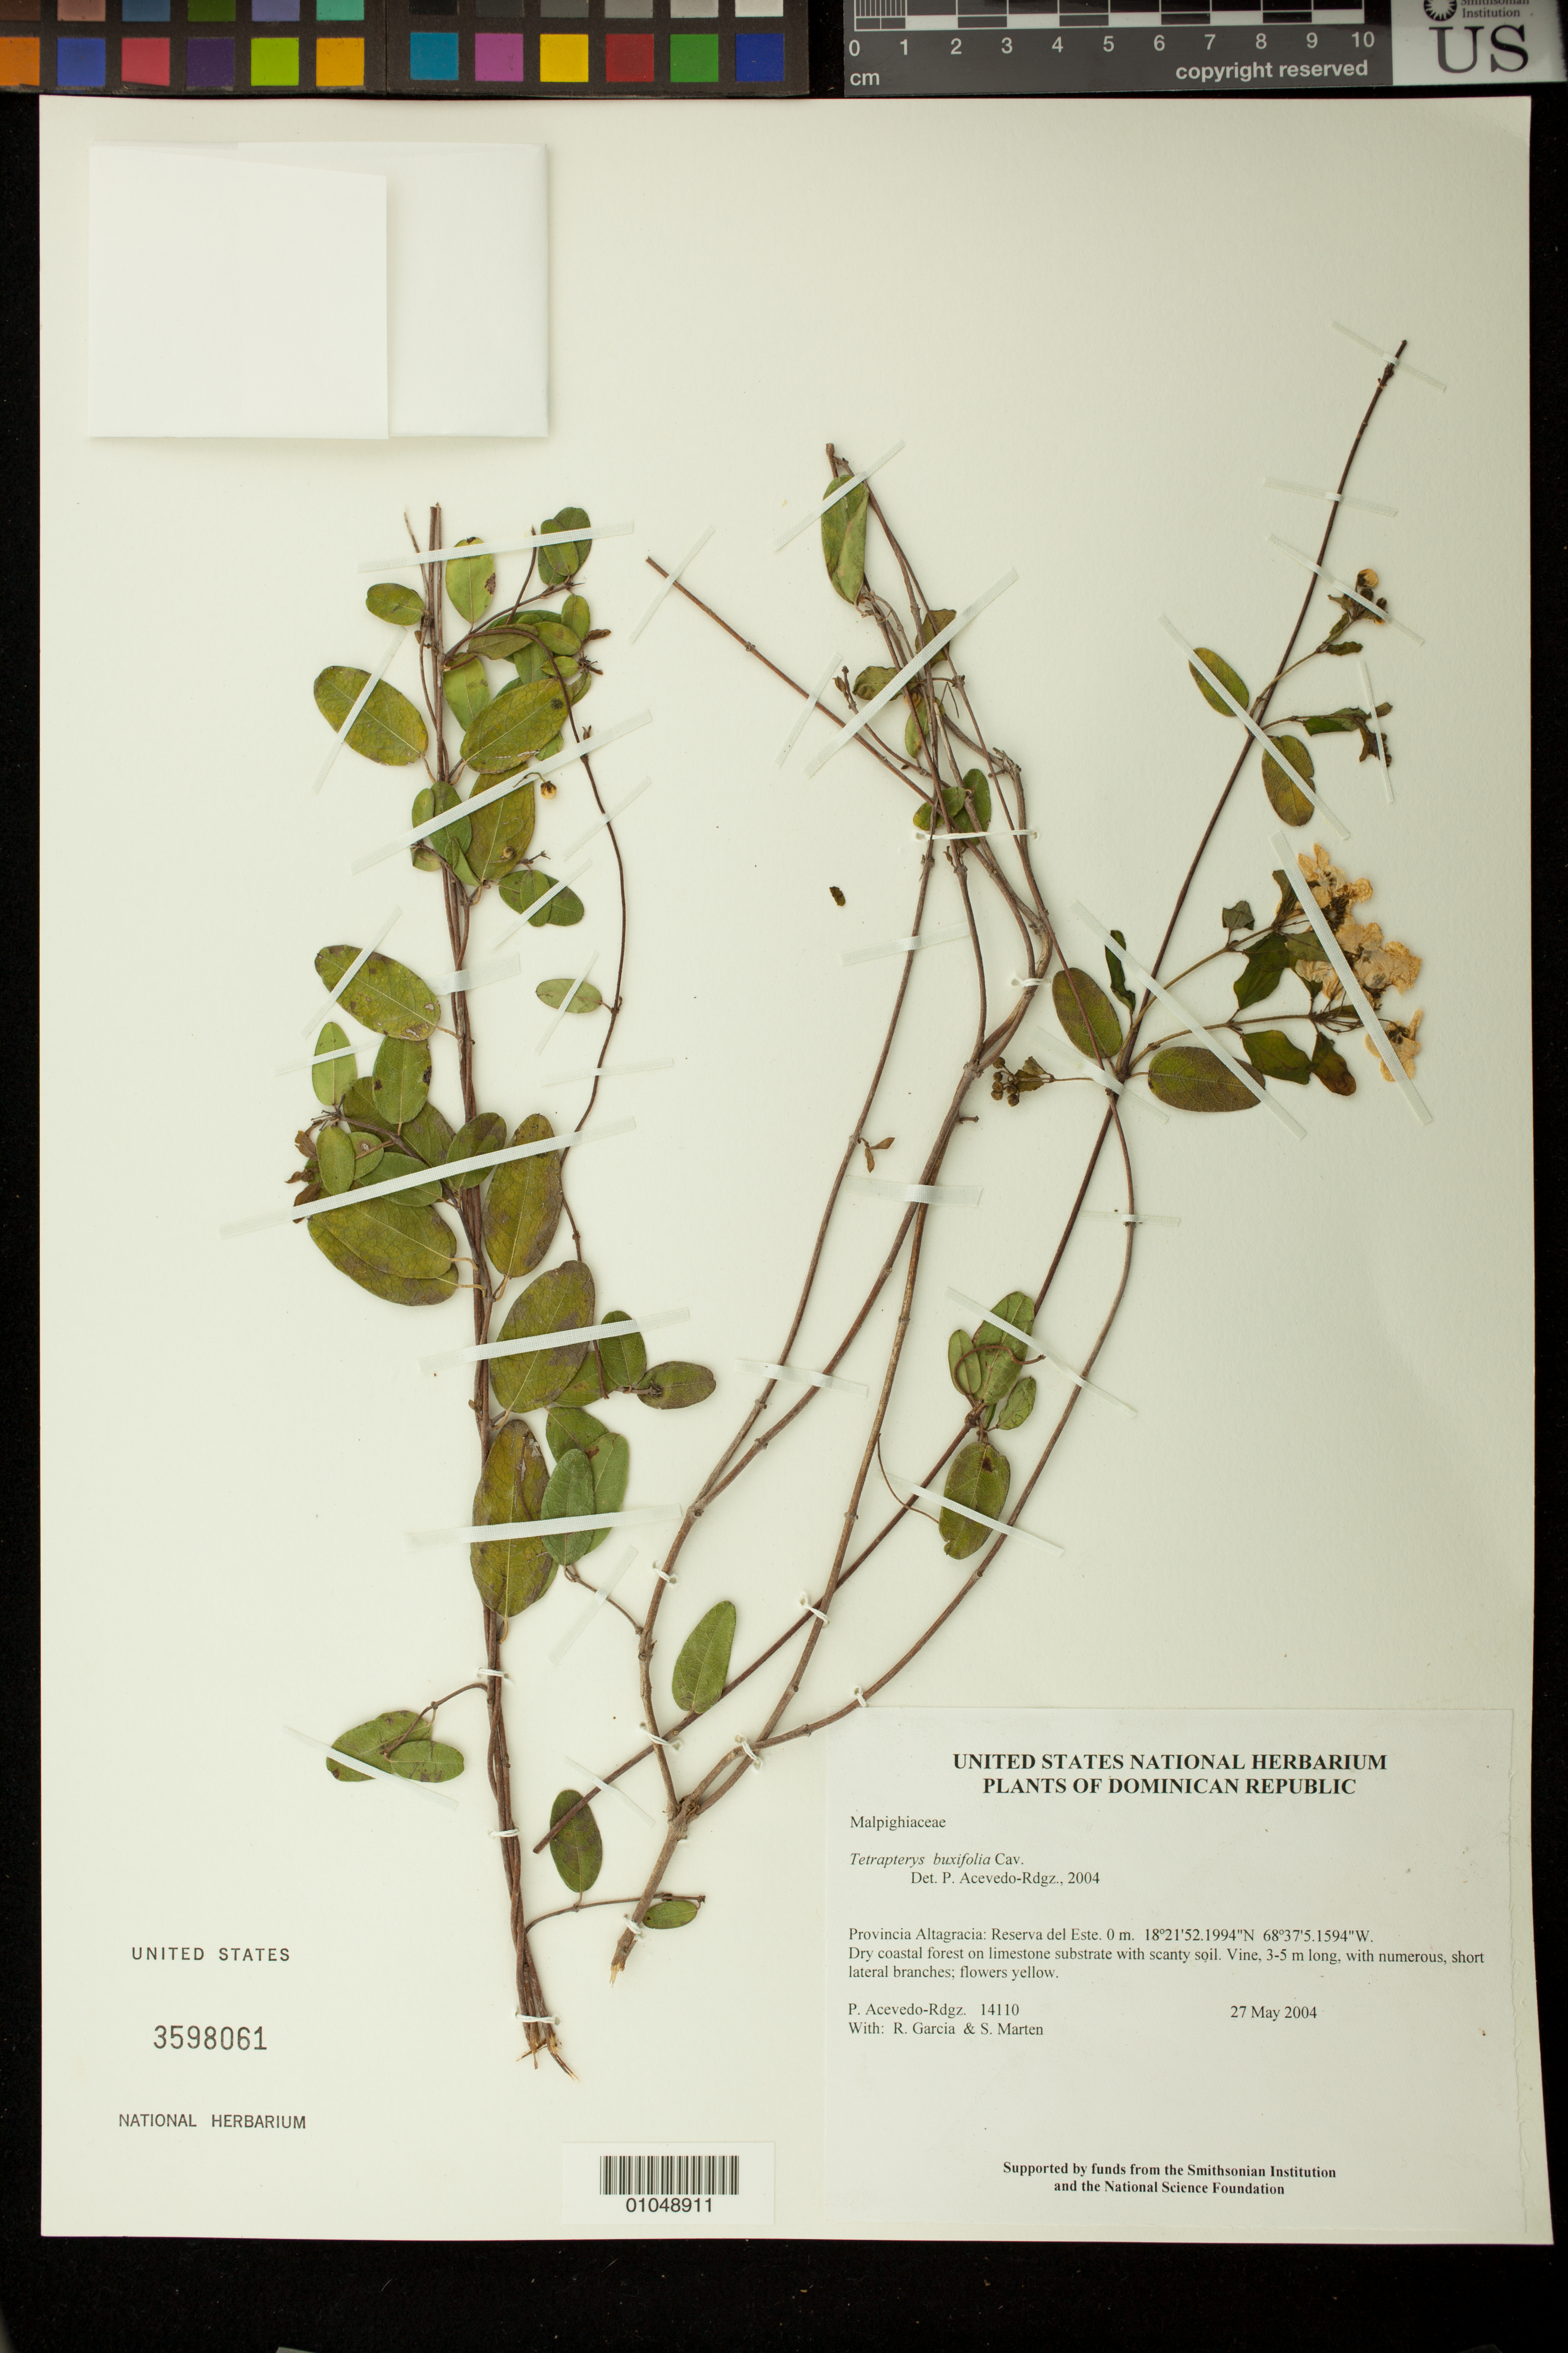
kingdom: Plantae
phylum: Tracheophyta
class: Magnoliopsida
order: Malpighiales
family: Malpighiaceae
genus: Tetrapterys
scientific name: Tetrapterys buxifolia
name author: Cav.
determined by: Acevedo-Rodríguez, P., (BOT), Smithsonian Institution - National Museum of Natural History (UNITED STATES)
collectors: P. Acevedo-Rodr., R. G. García & S. Marten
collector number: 14110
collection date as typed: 27 May 2004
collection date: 2004-05-27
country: Dominican Republic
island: Hispaniola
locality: Provincia Altagracia: Reserva del Este.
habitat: Dry coastal forest on limestone substrate with scanty soil.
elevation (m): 0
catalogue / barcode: US 3598061